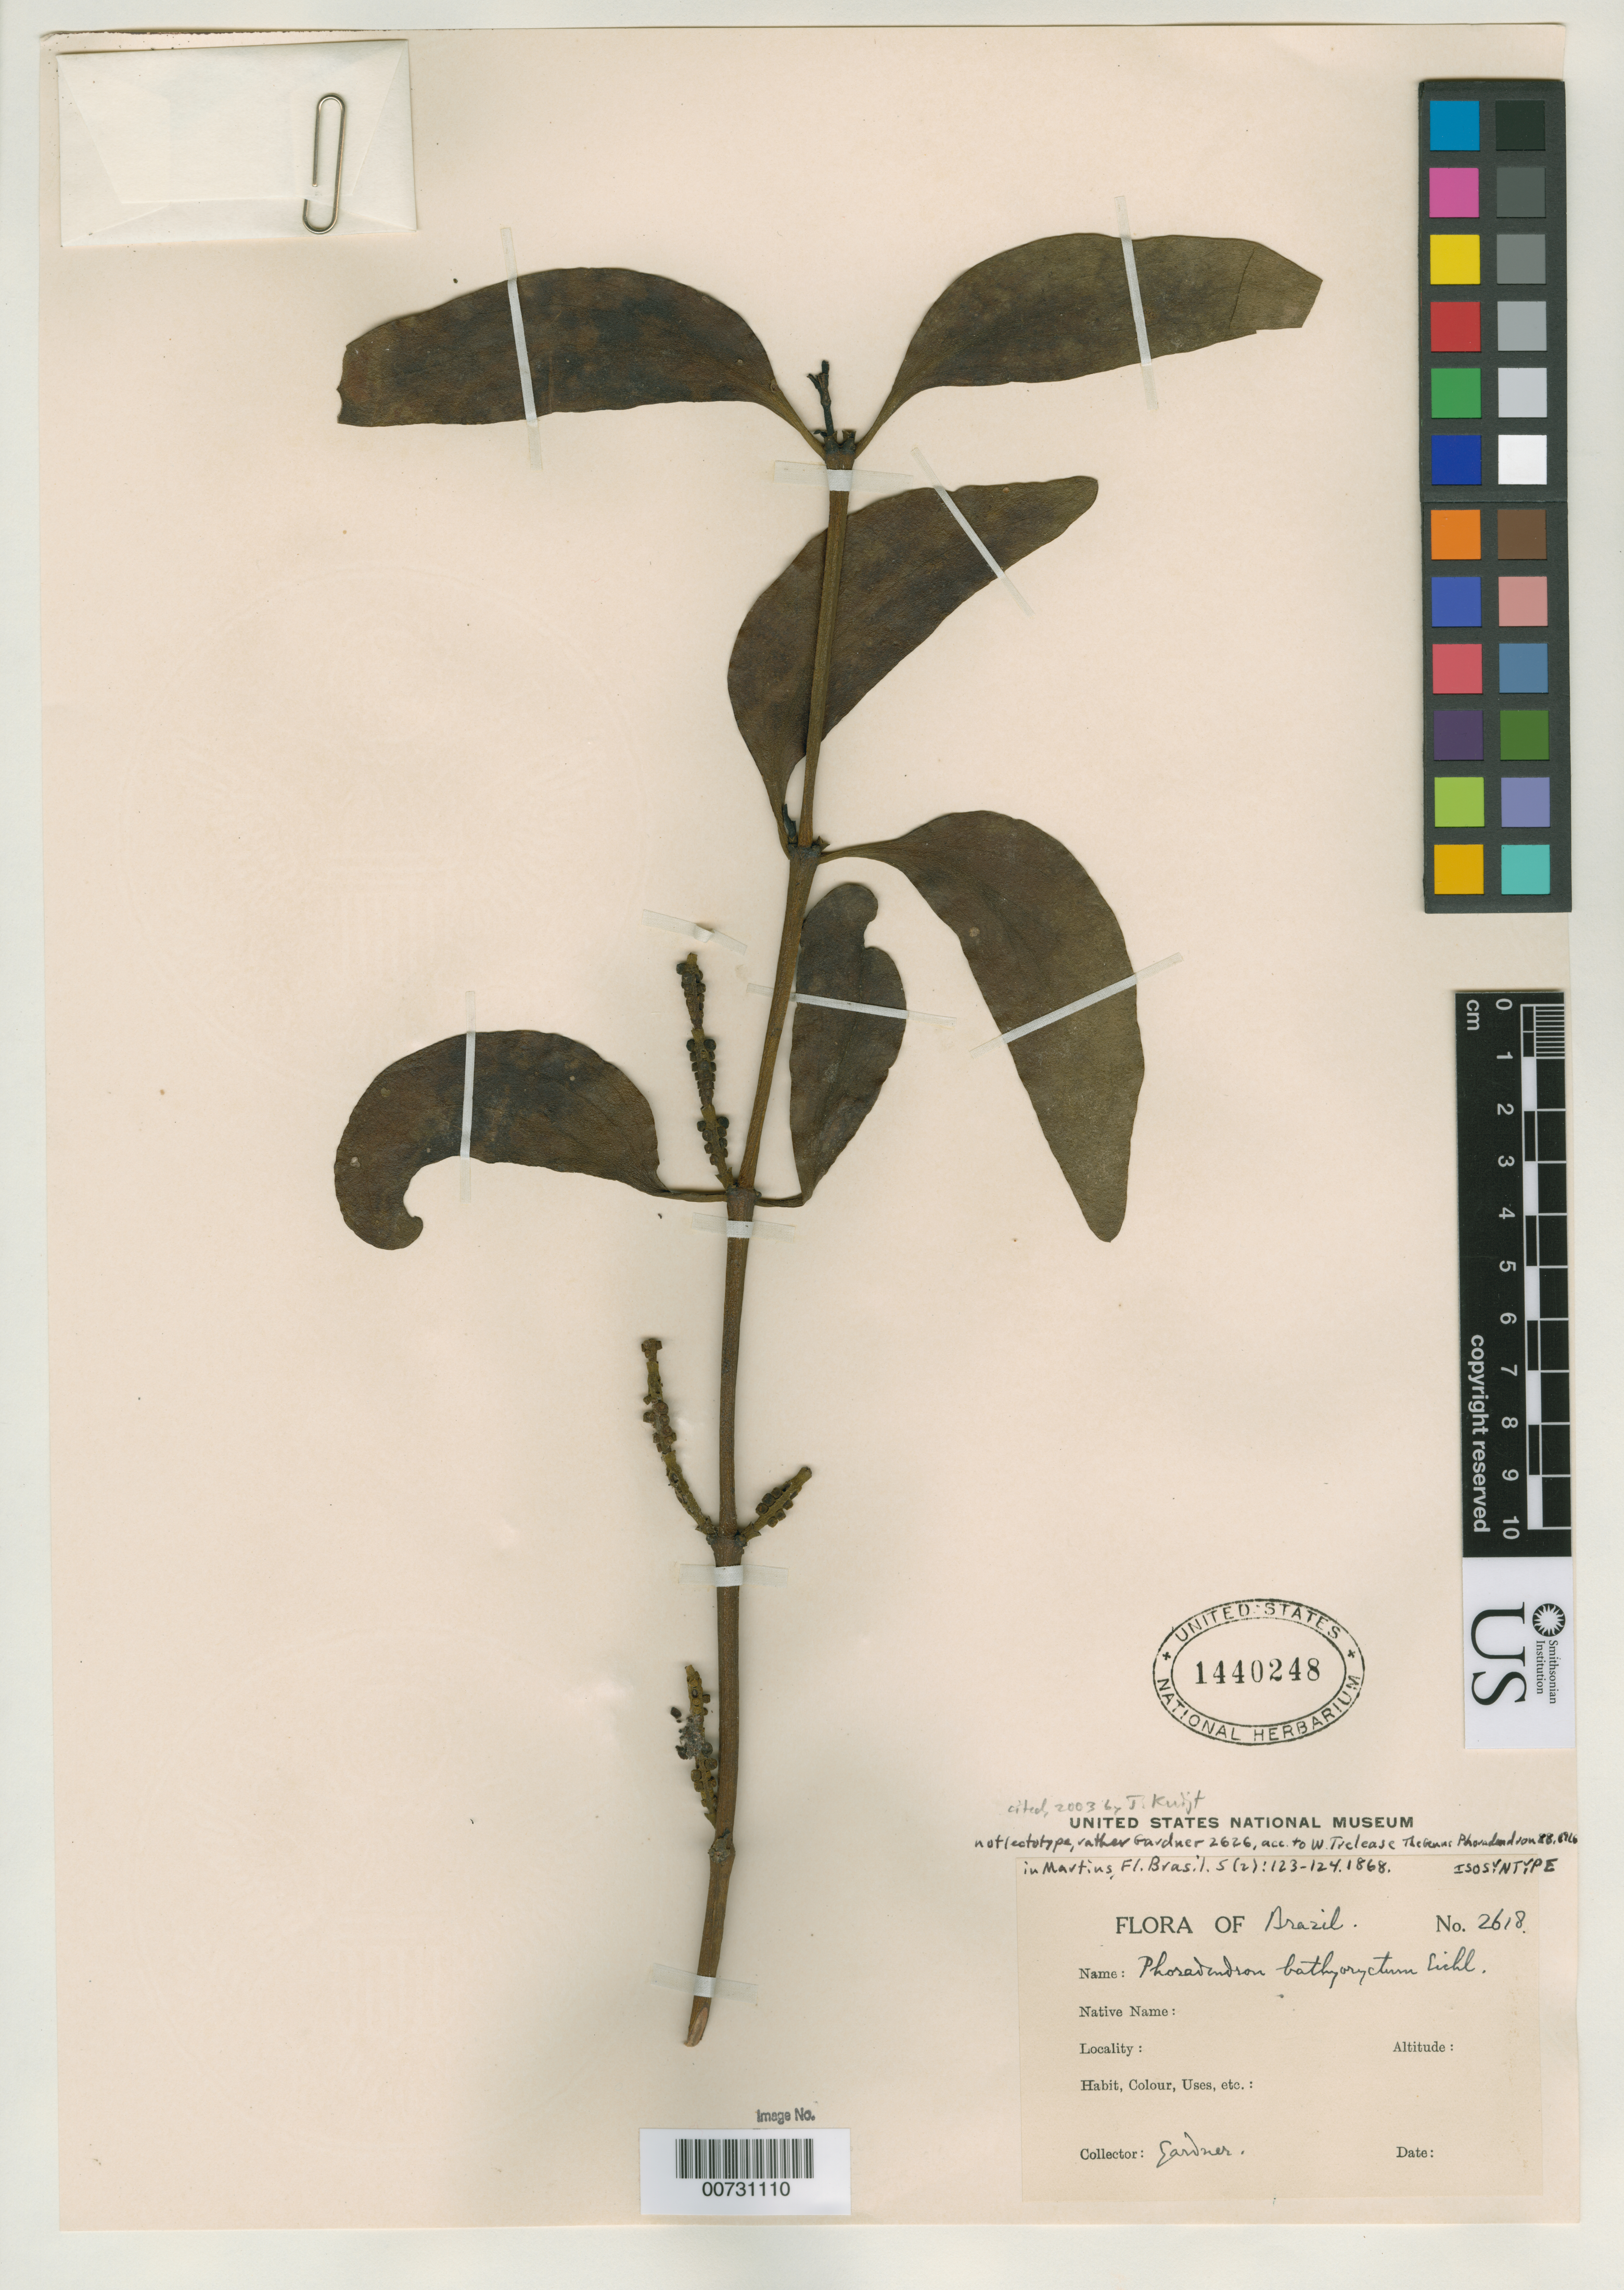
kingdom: Plantae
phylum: Tracheophyta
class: Magnoliopsida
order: Santalales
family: Viscaceae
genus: Phoradendron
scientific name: Phoradendron bathyoryctorum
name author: Eichler in Mart.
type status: Isosyntype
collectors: G. Gardner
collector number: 2618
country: Brazil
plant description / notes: Cited 2003 by Kuijt, Syst. Bot. Monogr. 66; Lectotype is Gardner 2626 (Trelease 1916, Phoradendron: 88; also Kuijt 1994, Taxon 43: 189).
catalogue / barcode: US 1440248